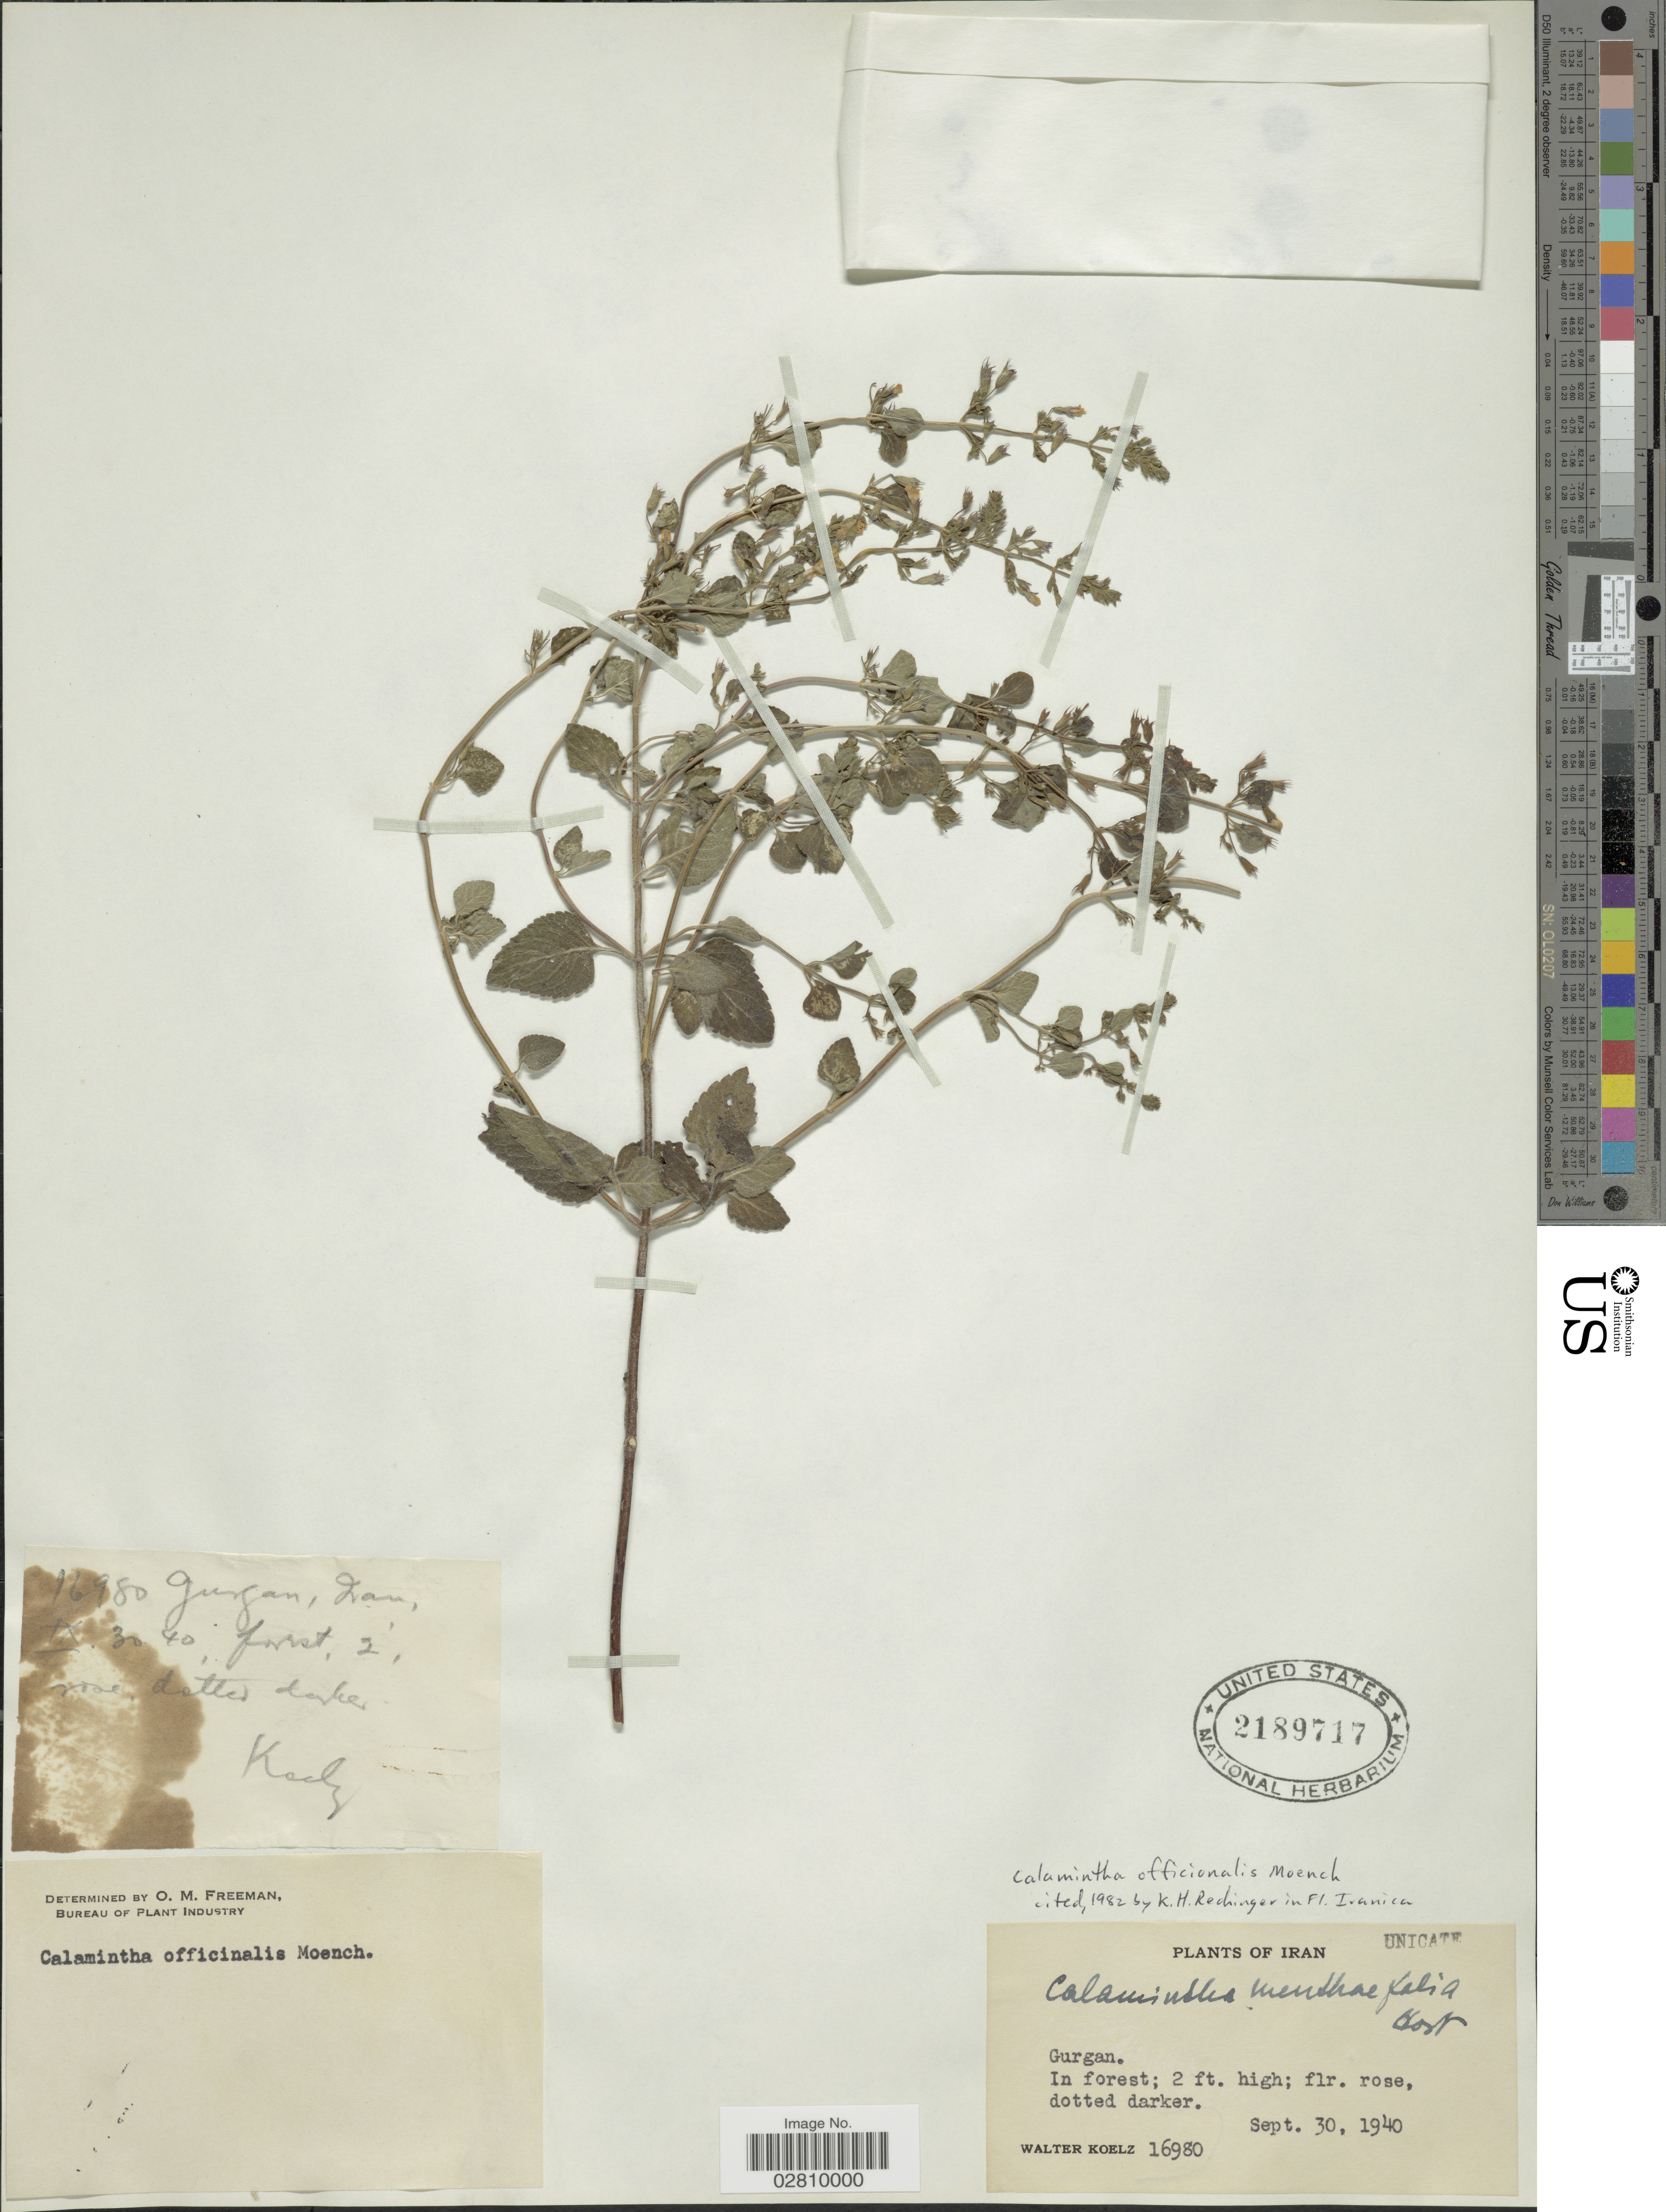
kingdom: Plantae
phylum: Tracheophyta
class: Magnoliopsida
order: Lamiales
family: Lamiaceae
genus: Calamintha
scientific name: Calamintha officinalis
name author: Moench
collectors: W. N. Koelz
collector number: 16980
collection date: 1940-09-30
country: Iran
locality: Gurgan.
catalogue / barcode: US 2189717